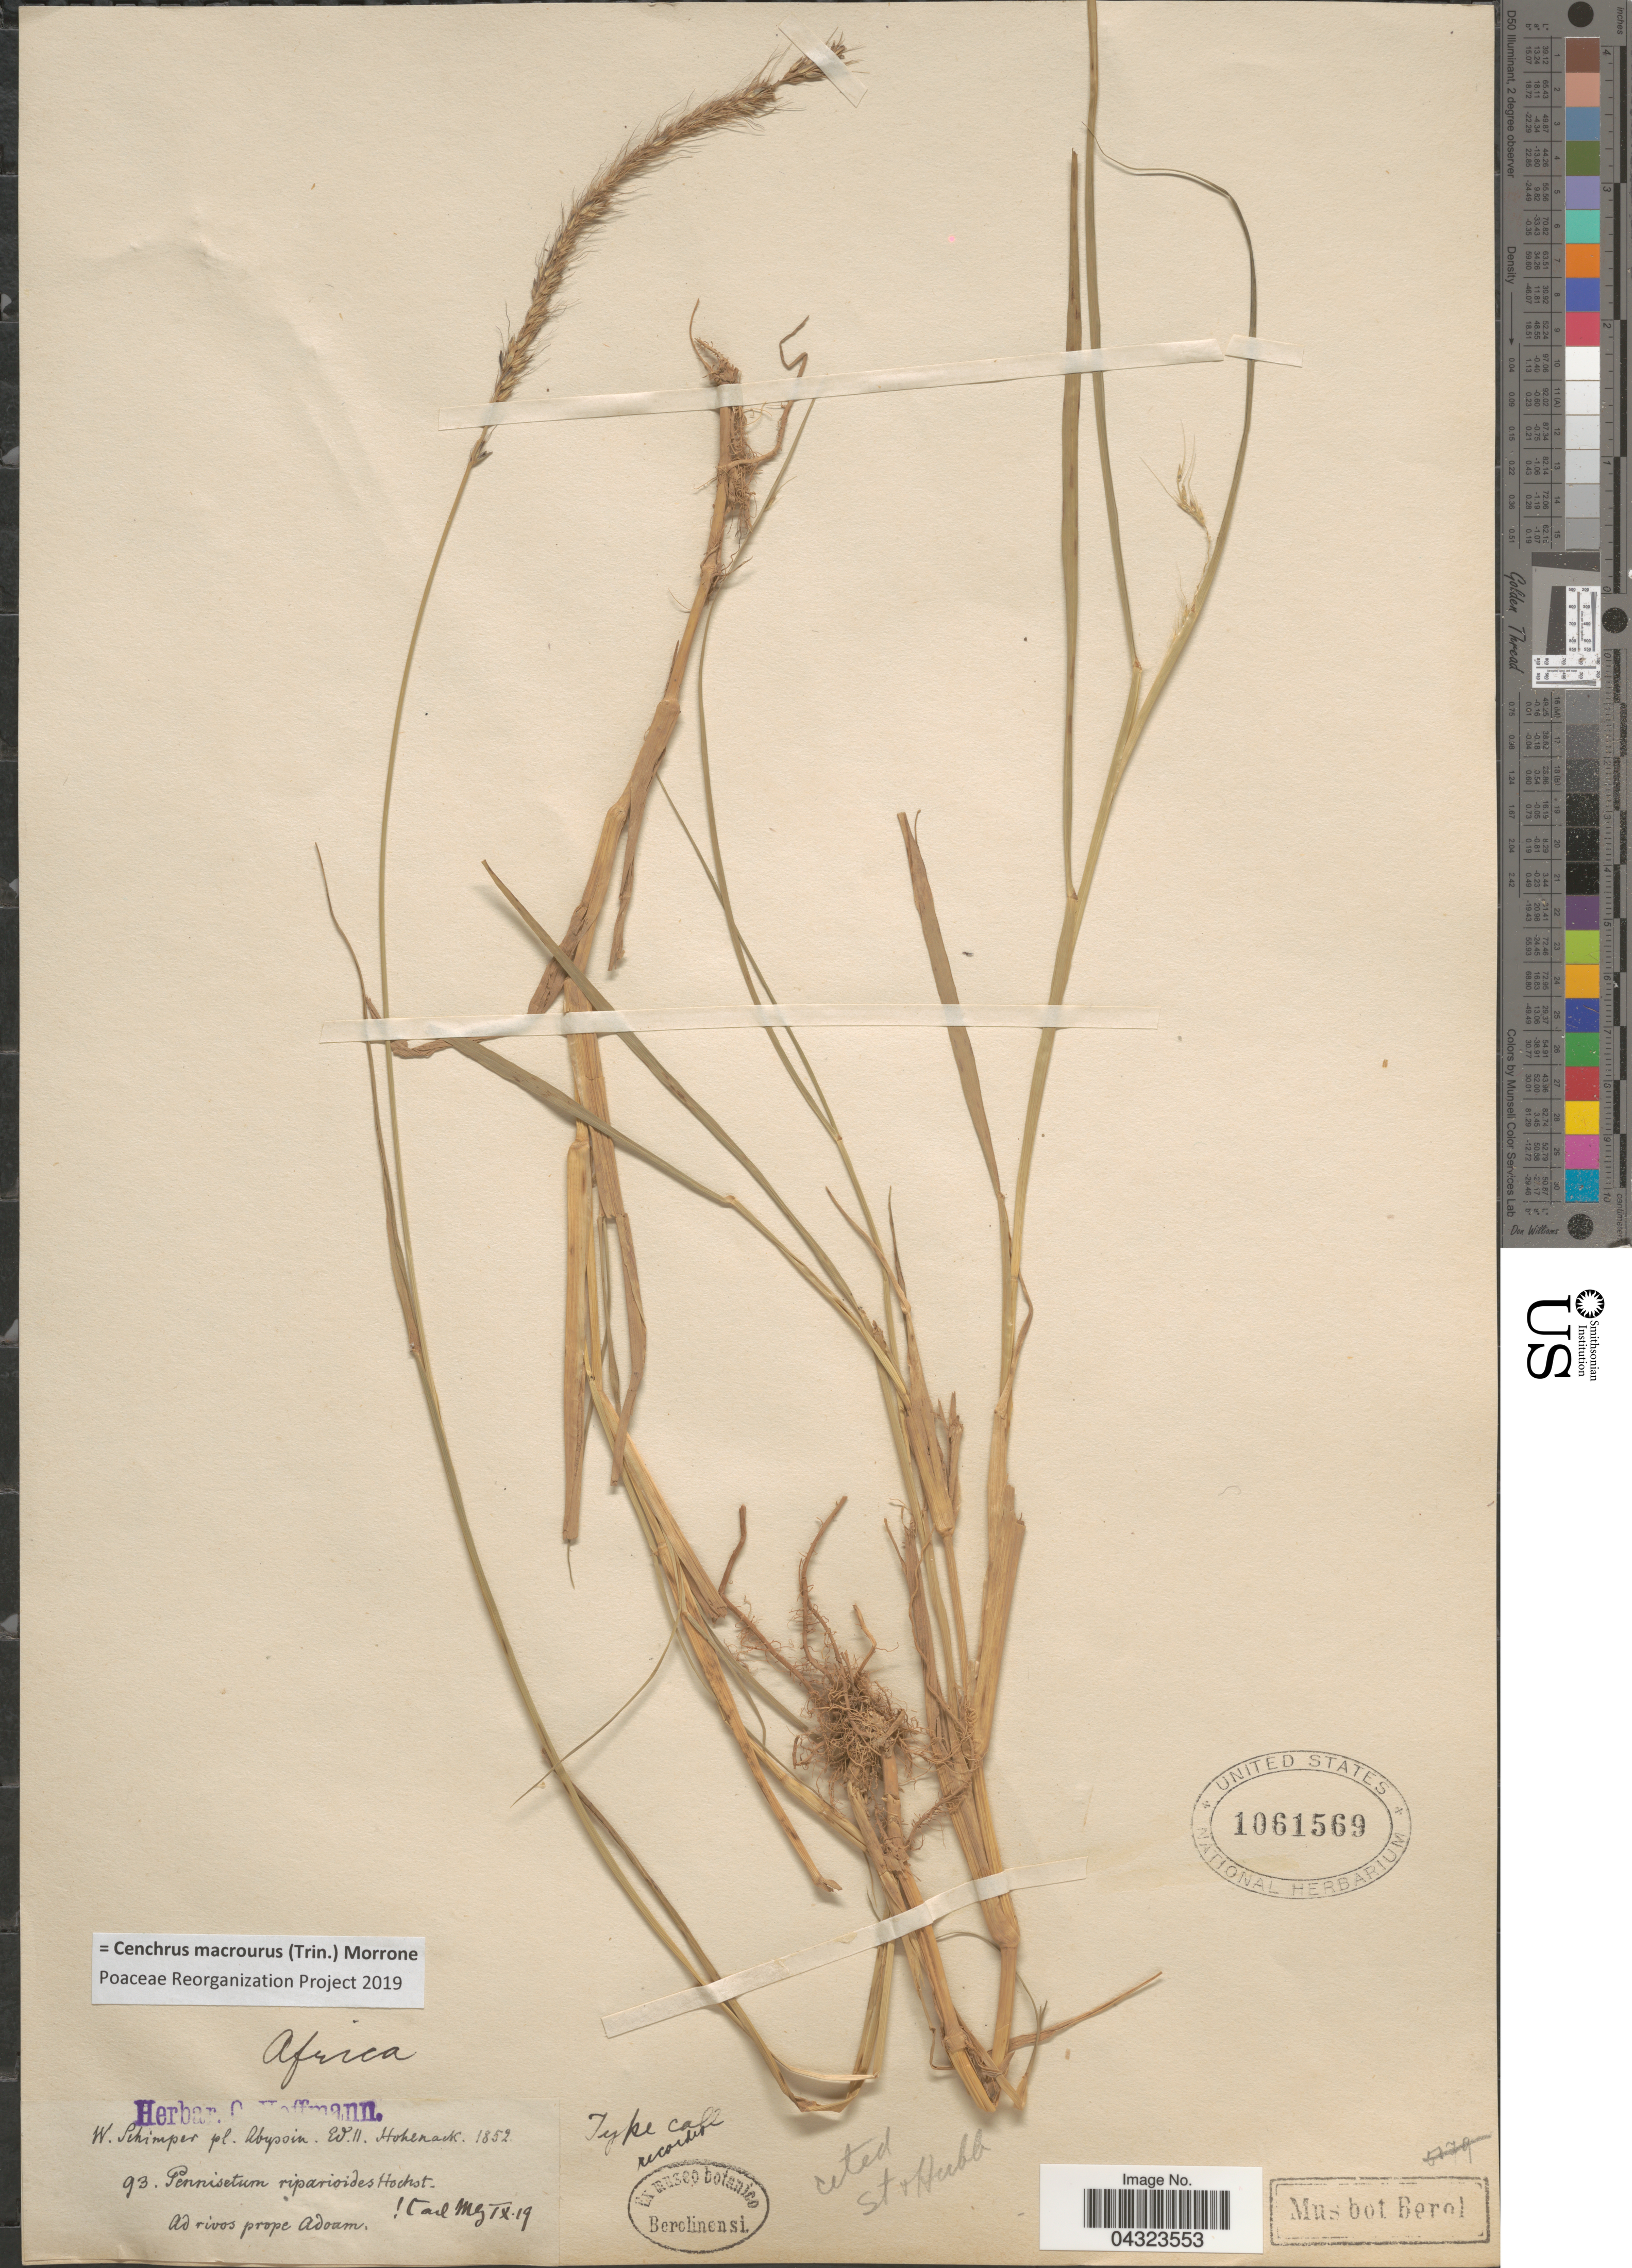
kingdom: Plantae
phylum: Tracheophyta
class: Liliopsida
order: Poales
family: Poaceae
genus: Cenchrus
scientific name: Cenchrus macrourus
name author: (Trin.) Morrone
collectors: W. Schimper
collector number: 93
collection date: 1852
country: Ethiopia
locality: Abyssin. Ad rivos prope Adoam.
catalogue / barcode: US 1061569